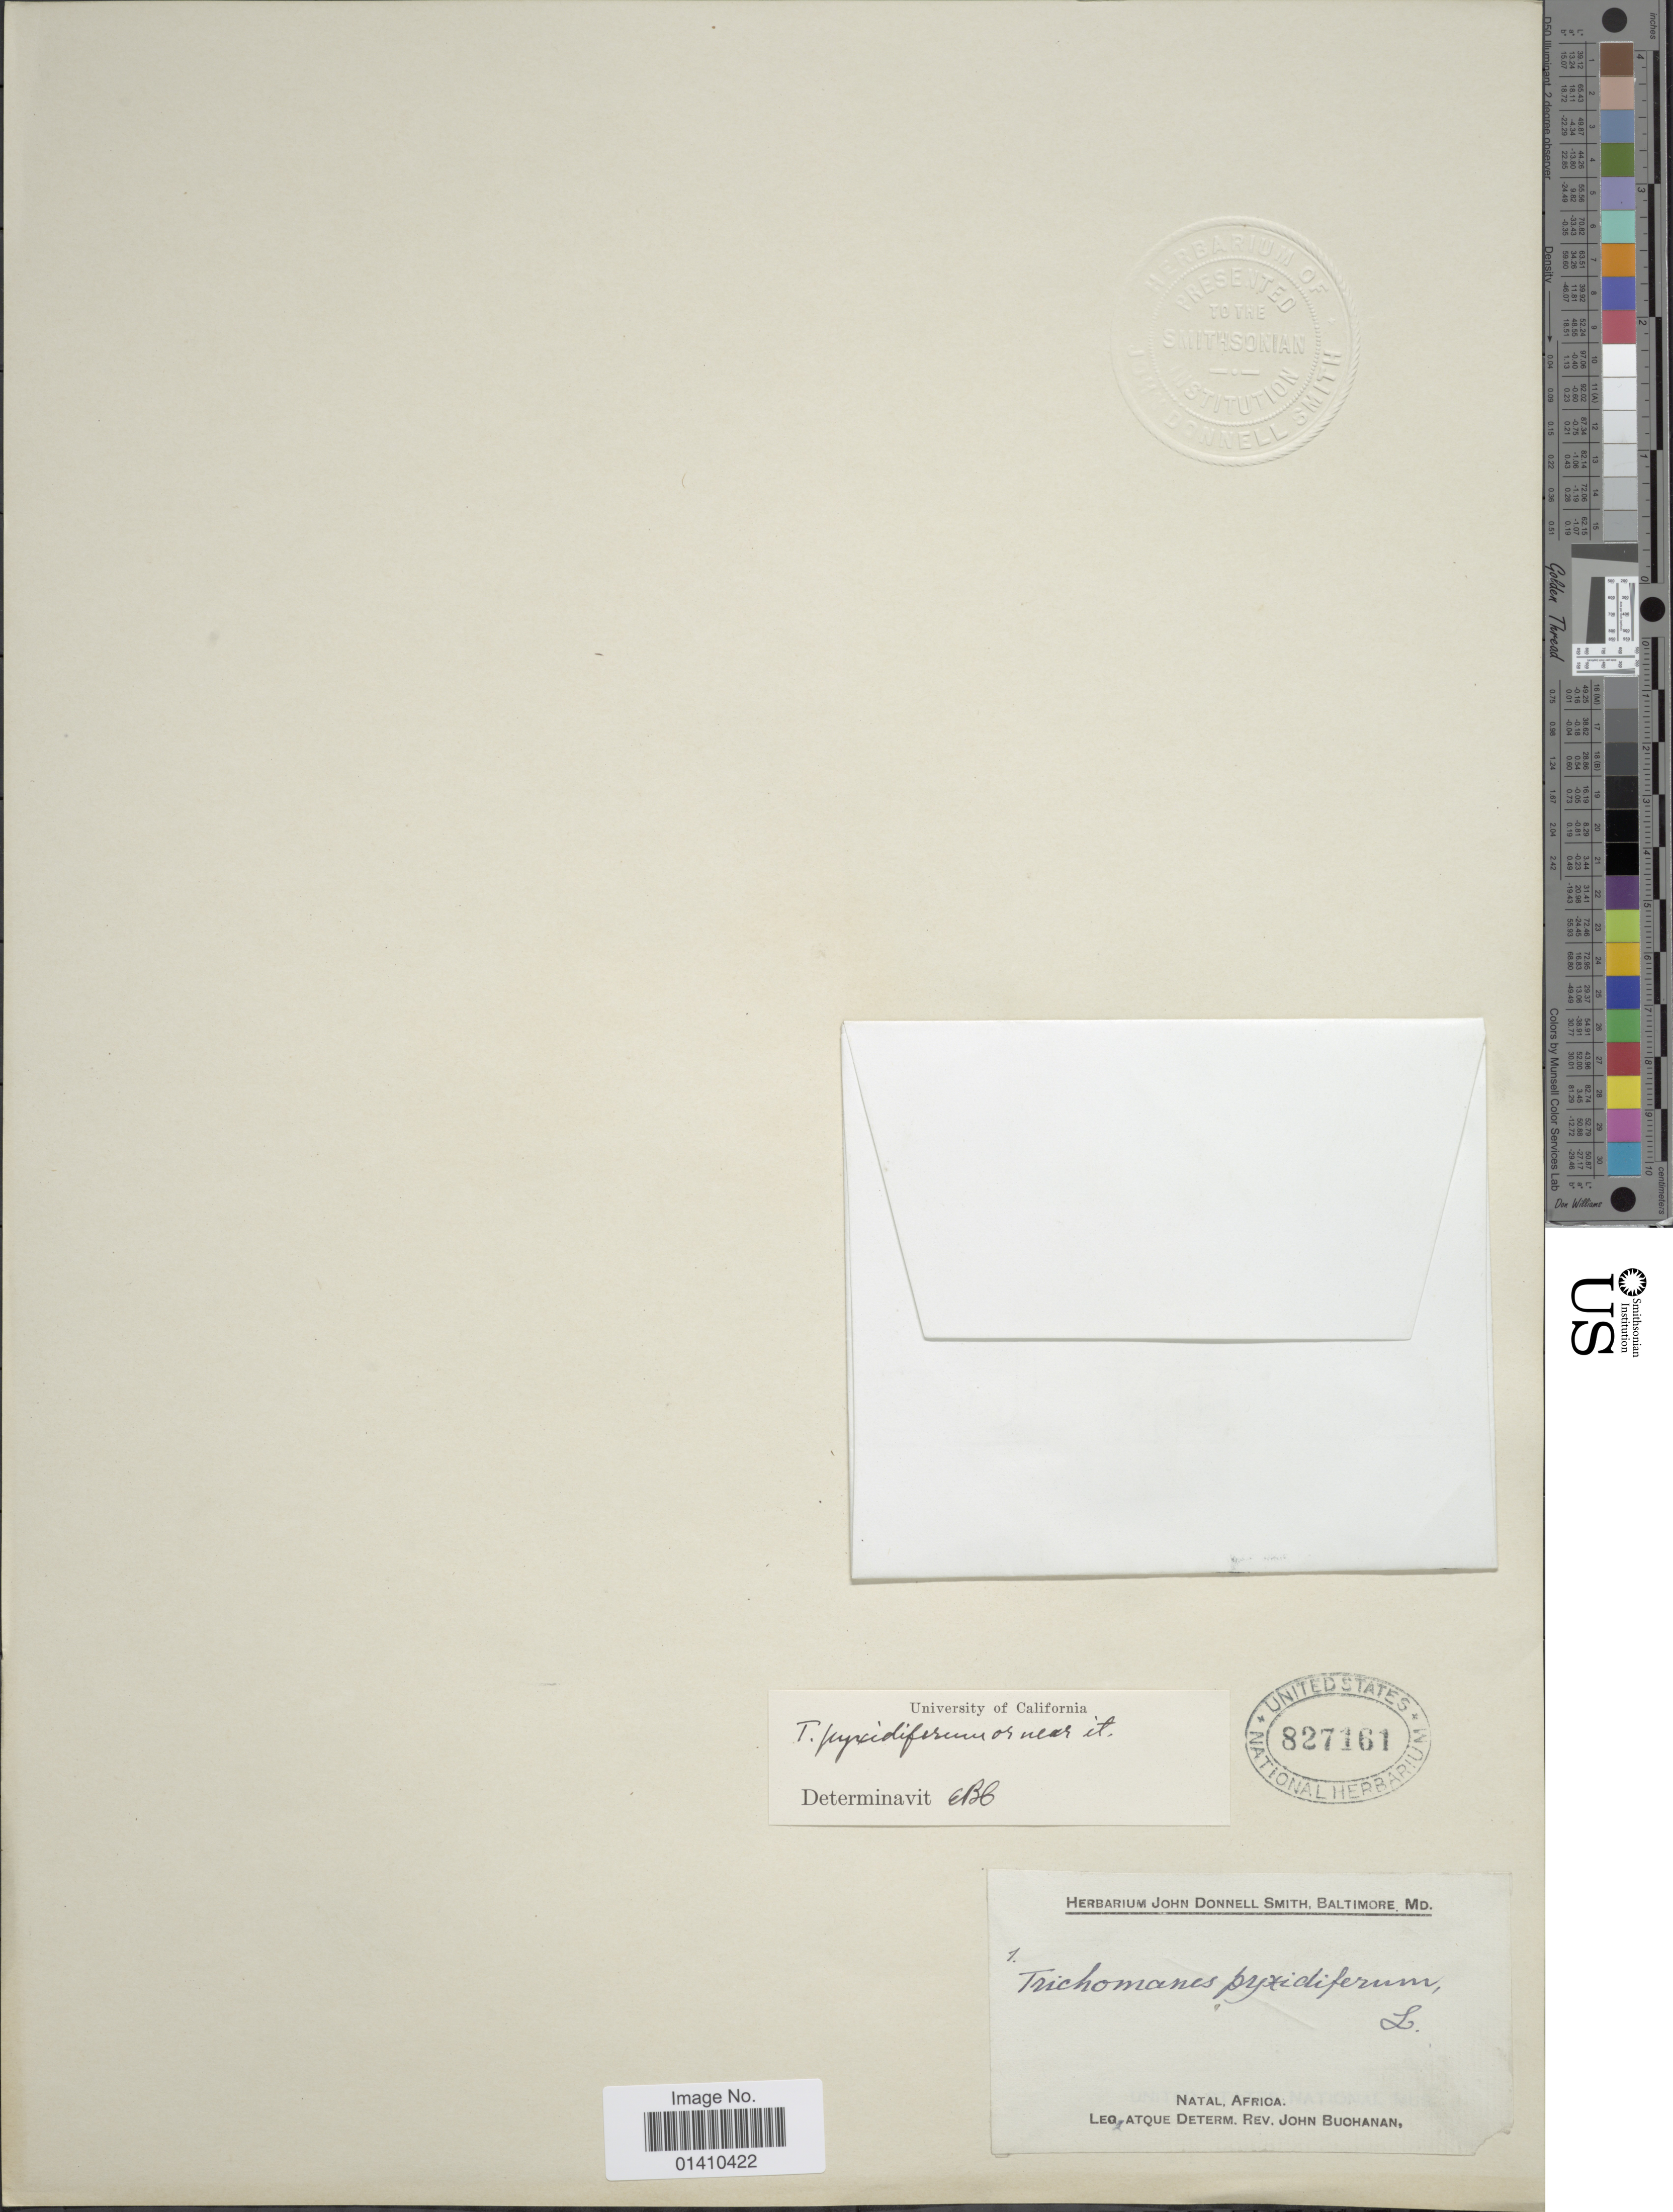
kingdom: Plantae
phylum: Tracheophyta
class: Polypodiopsida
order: Hymenophyllales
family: Hymenophyllaceae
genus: Polyphlebium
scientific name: Polyphlebium pyxidiferum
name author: (L.) Ebihara & Dubuisson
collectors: J. Buchanan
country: South Africa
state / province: KwaZulu-Natal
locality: Natal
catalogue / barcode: US 827161